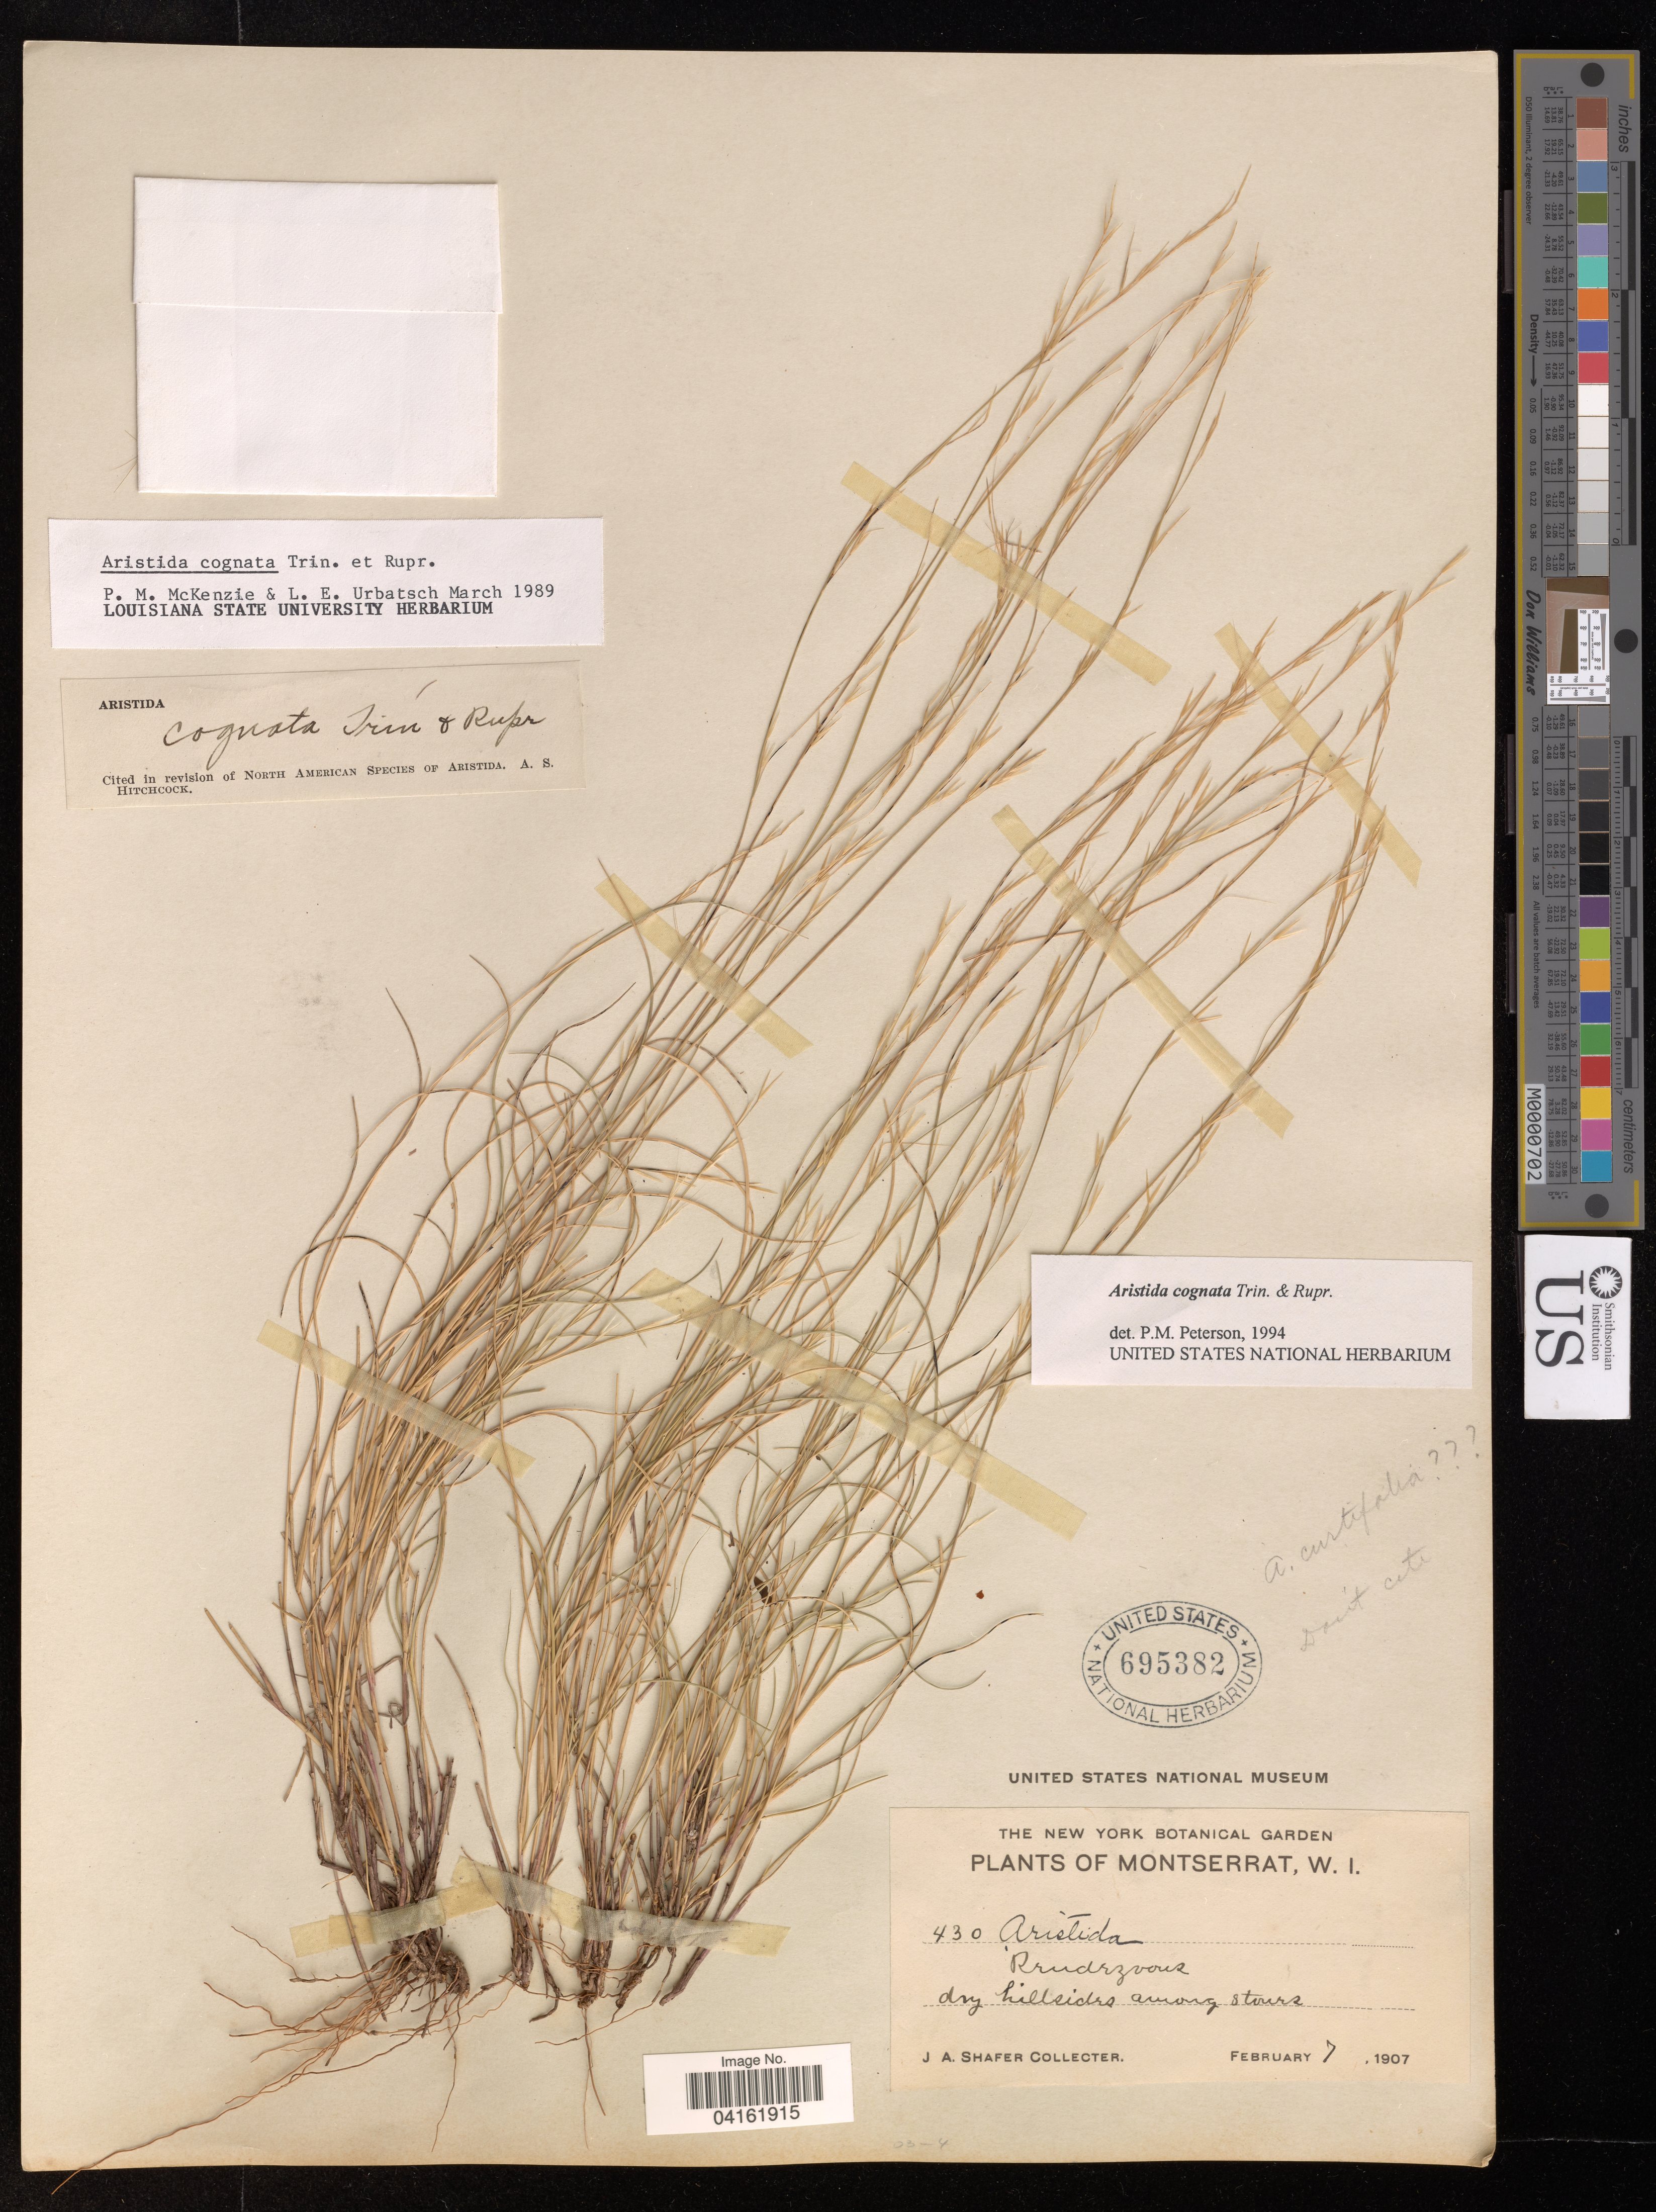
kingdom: Plantae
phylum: Tracheophyta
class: Liliopsida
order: Poales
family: Poaceae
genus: Aristida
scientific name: Aristida cognata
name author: Trin. & Rupr.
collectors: J. A. Shafer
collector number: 430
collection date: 1907-02-07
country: Montserrat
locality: W. I. Reudezvous.*?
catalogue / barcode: US 695382